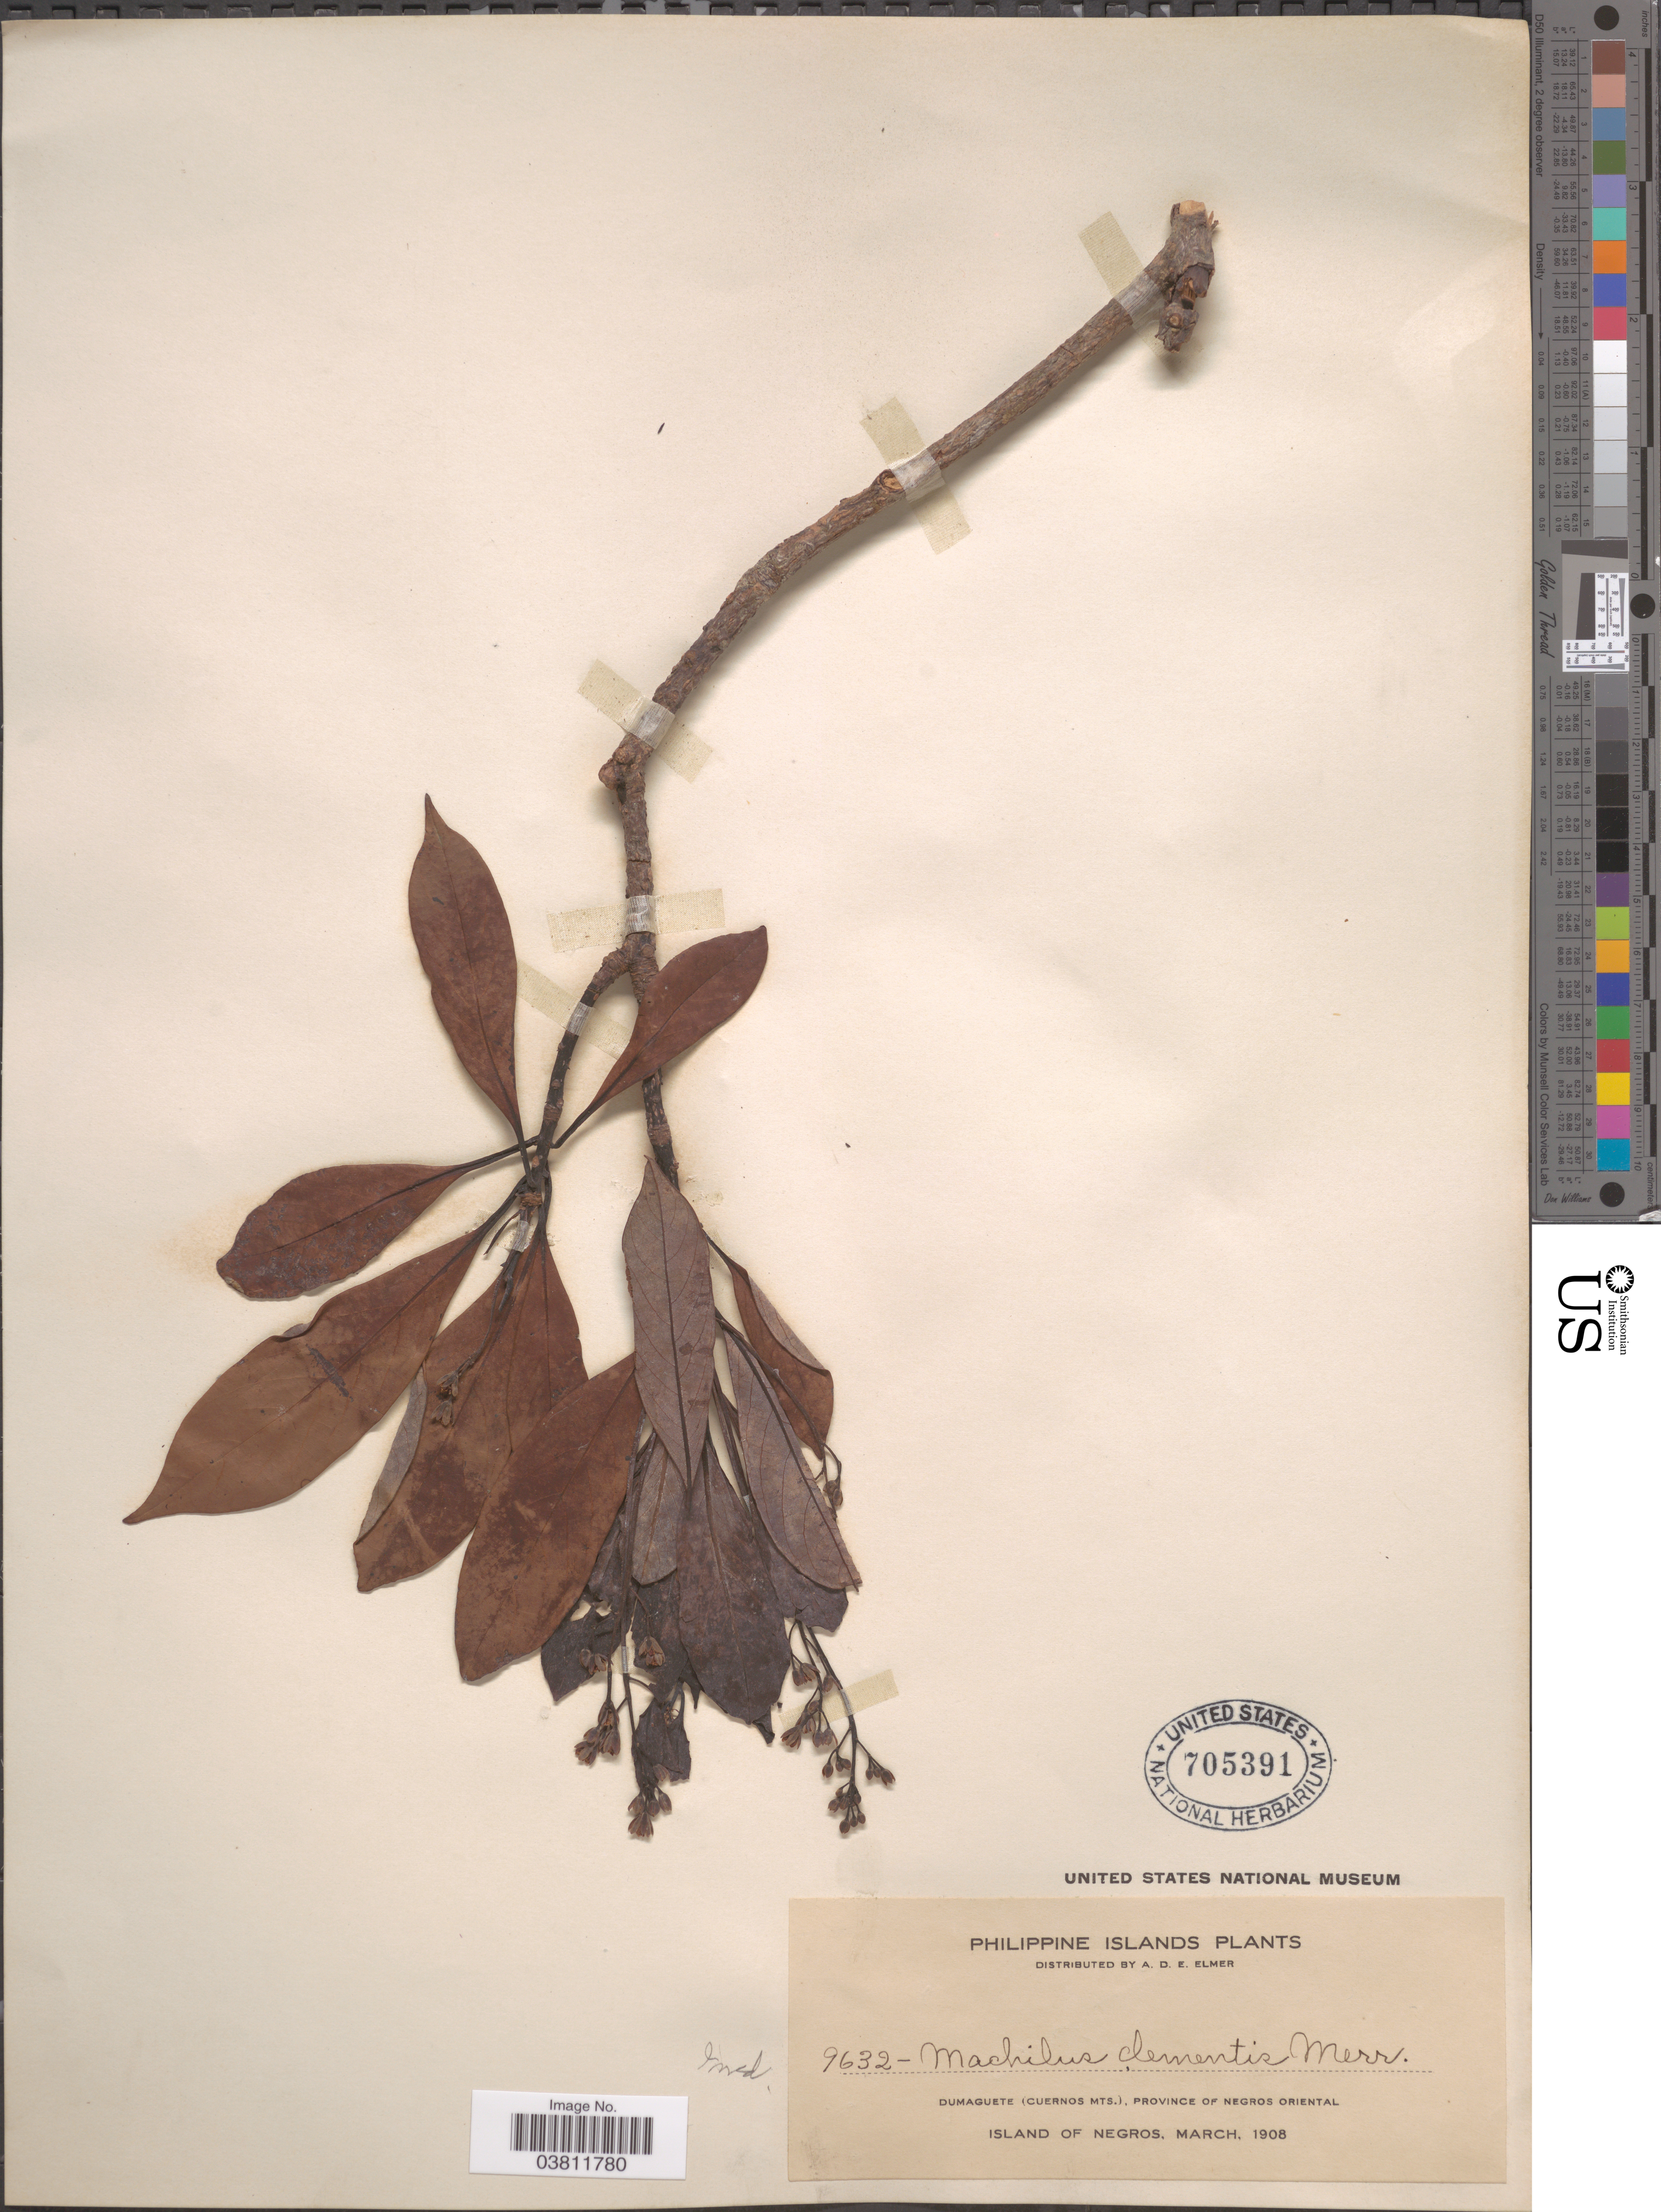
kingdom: Plantae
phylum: Tracheophyta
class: Magnoliopsida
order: Laurales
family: Lauraceae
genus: Machilus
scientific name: Machilus sp.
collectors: A. D. E. Elmer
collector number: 9632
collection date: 1908-03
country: Philippines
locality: Dumaguete (Cuernos Mts.), Province of Negros Oriental, Island of Negros.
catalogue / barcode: US 705391